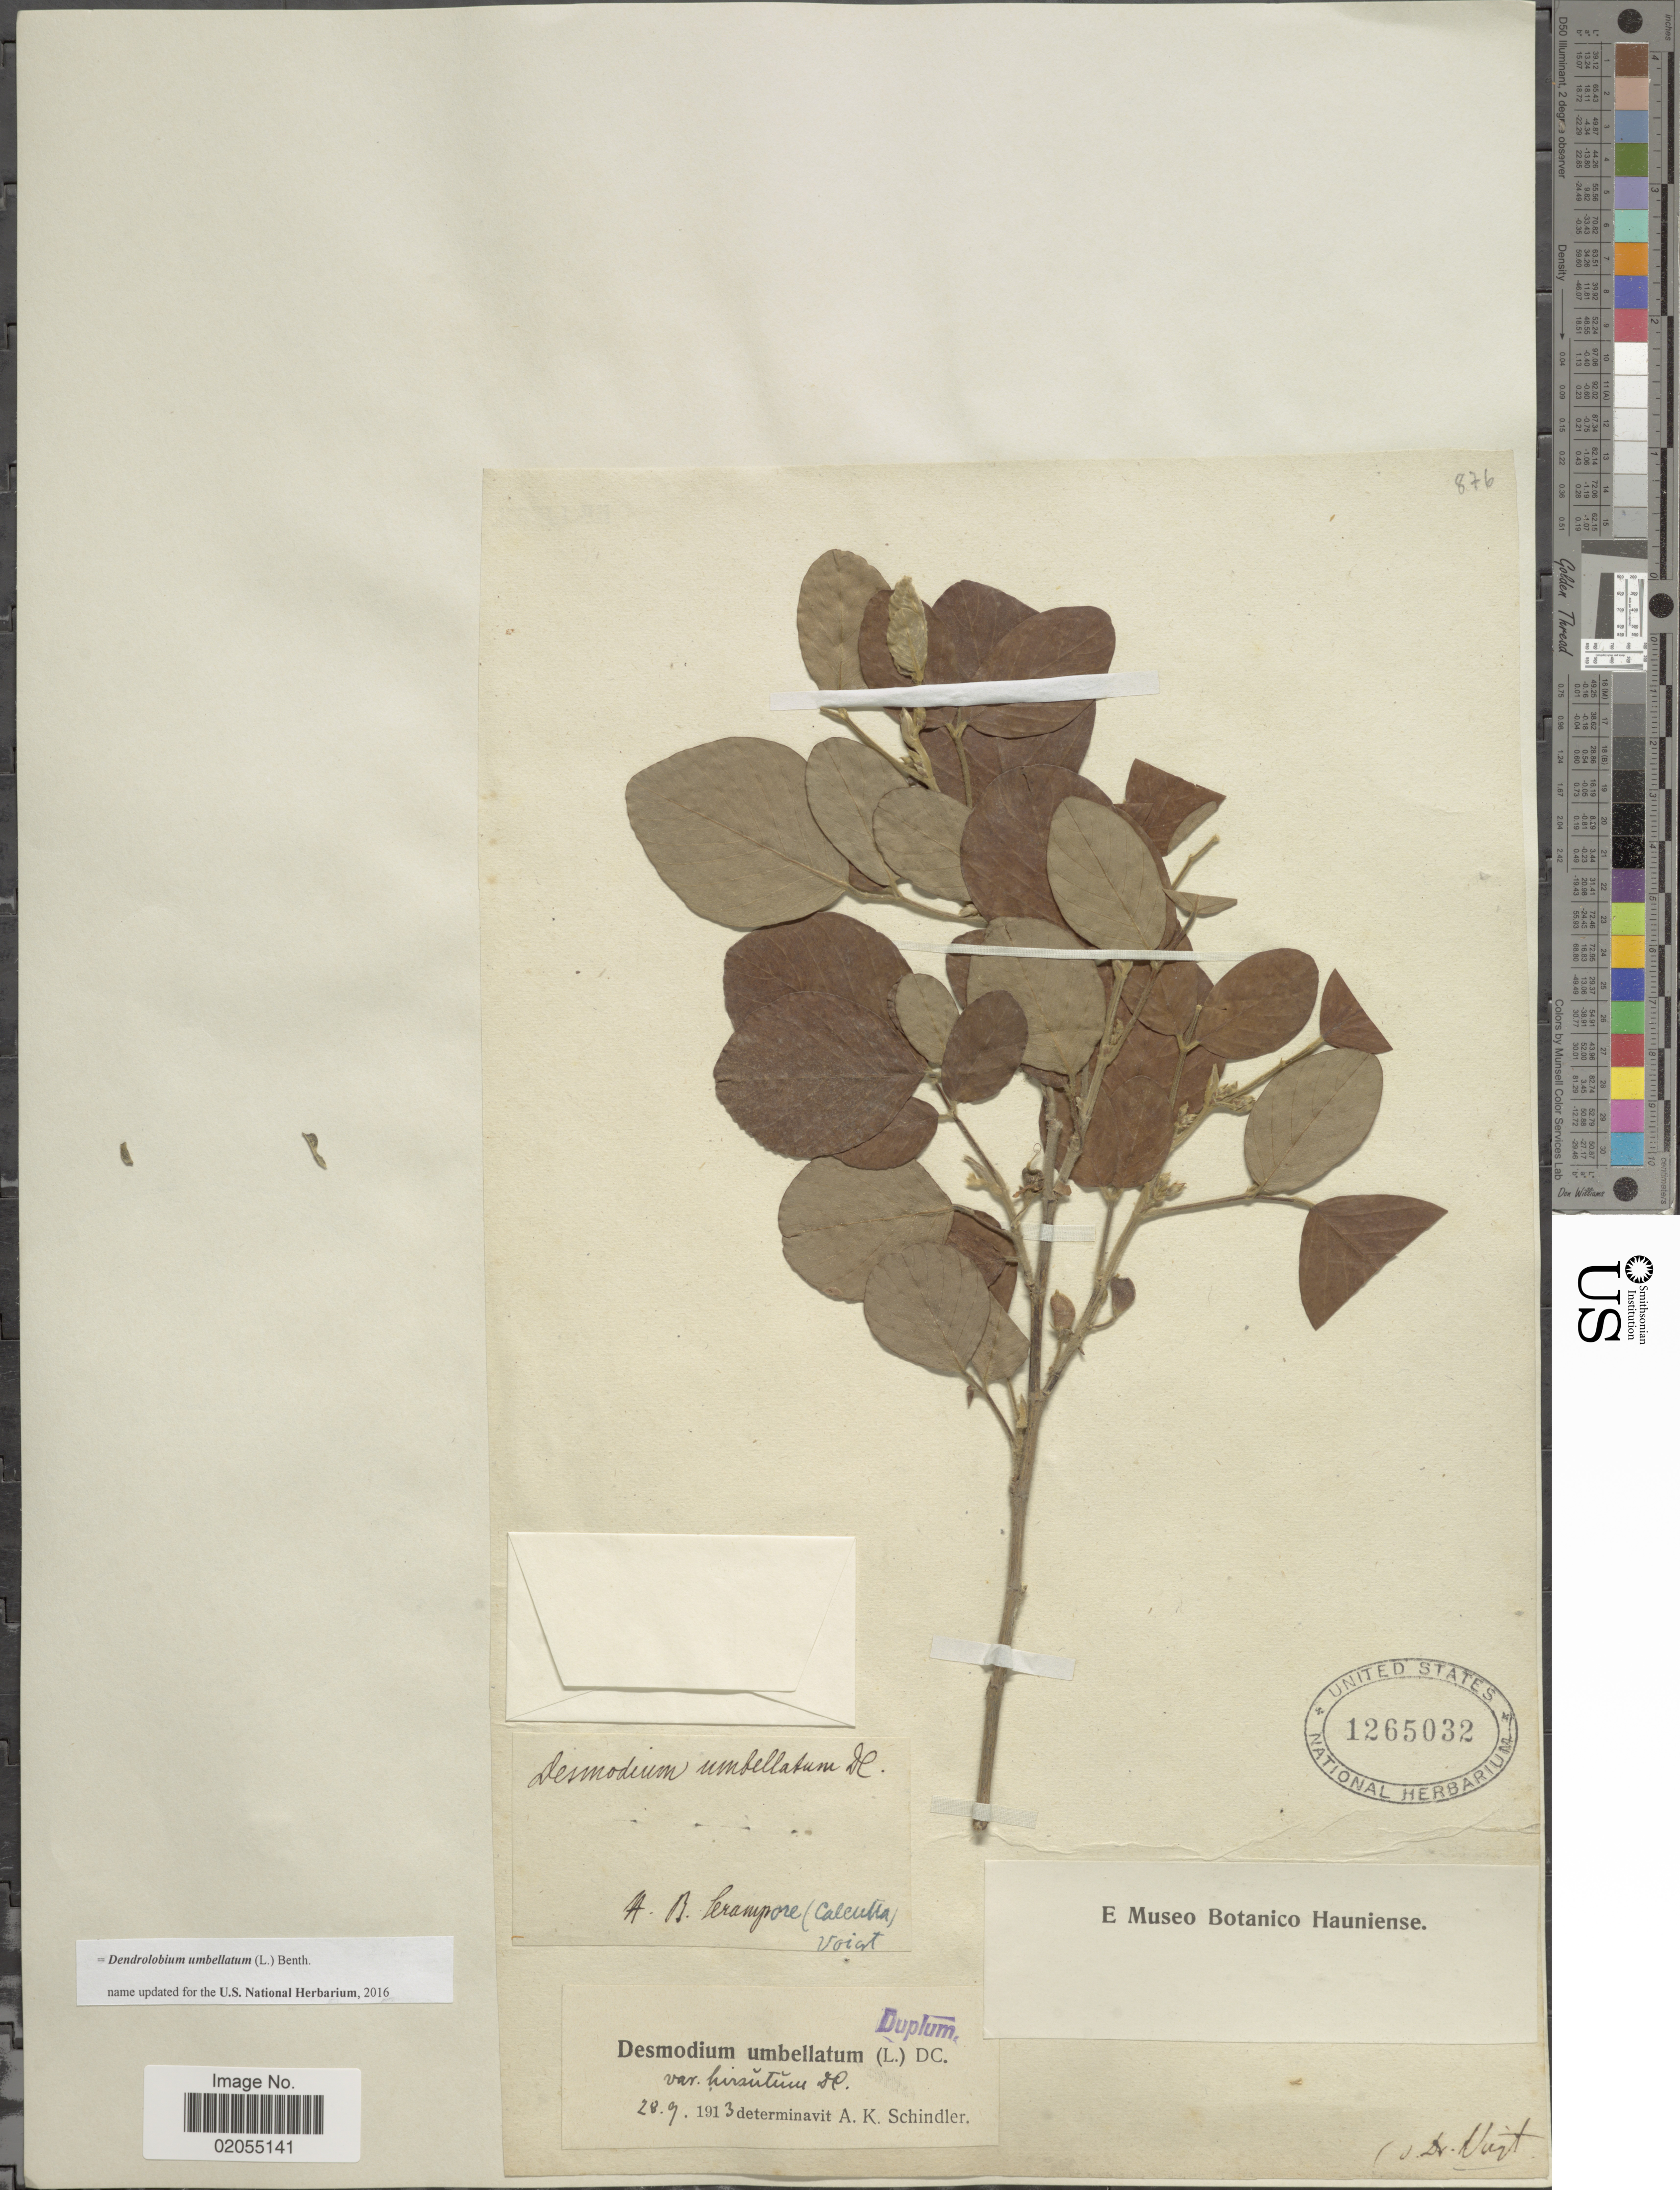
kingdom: Plantae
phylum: Tracheophyta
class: Magnoliopsida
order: Fabales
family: Fabaceae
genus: Dendrolobium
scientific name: Dendrolobium umbellatum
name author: (L.) Benth.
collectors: Voigt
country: India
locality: A. B. Serampore (Calcutta)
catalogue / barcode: US 1265032